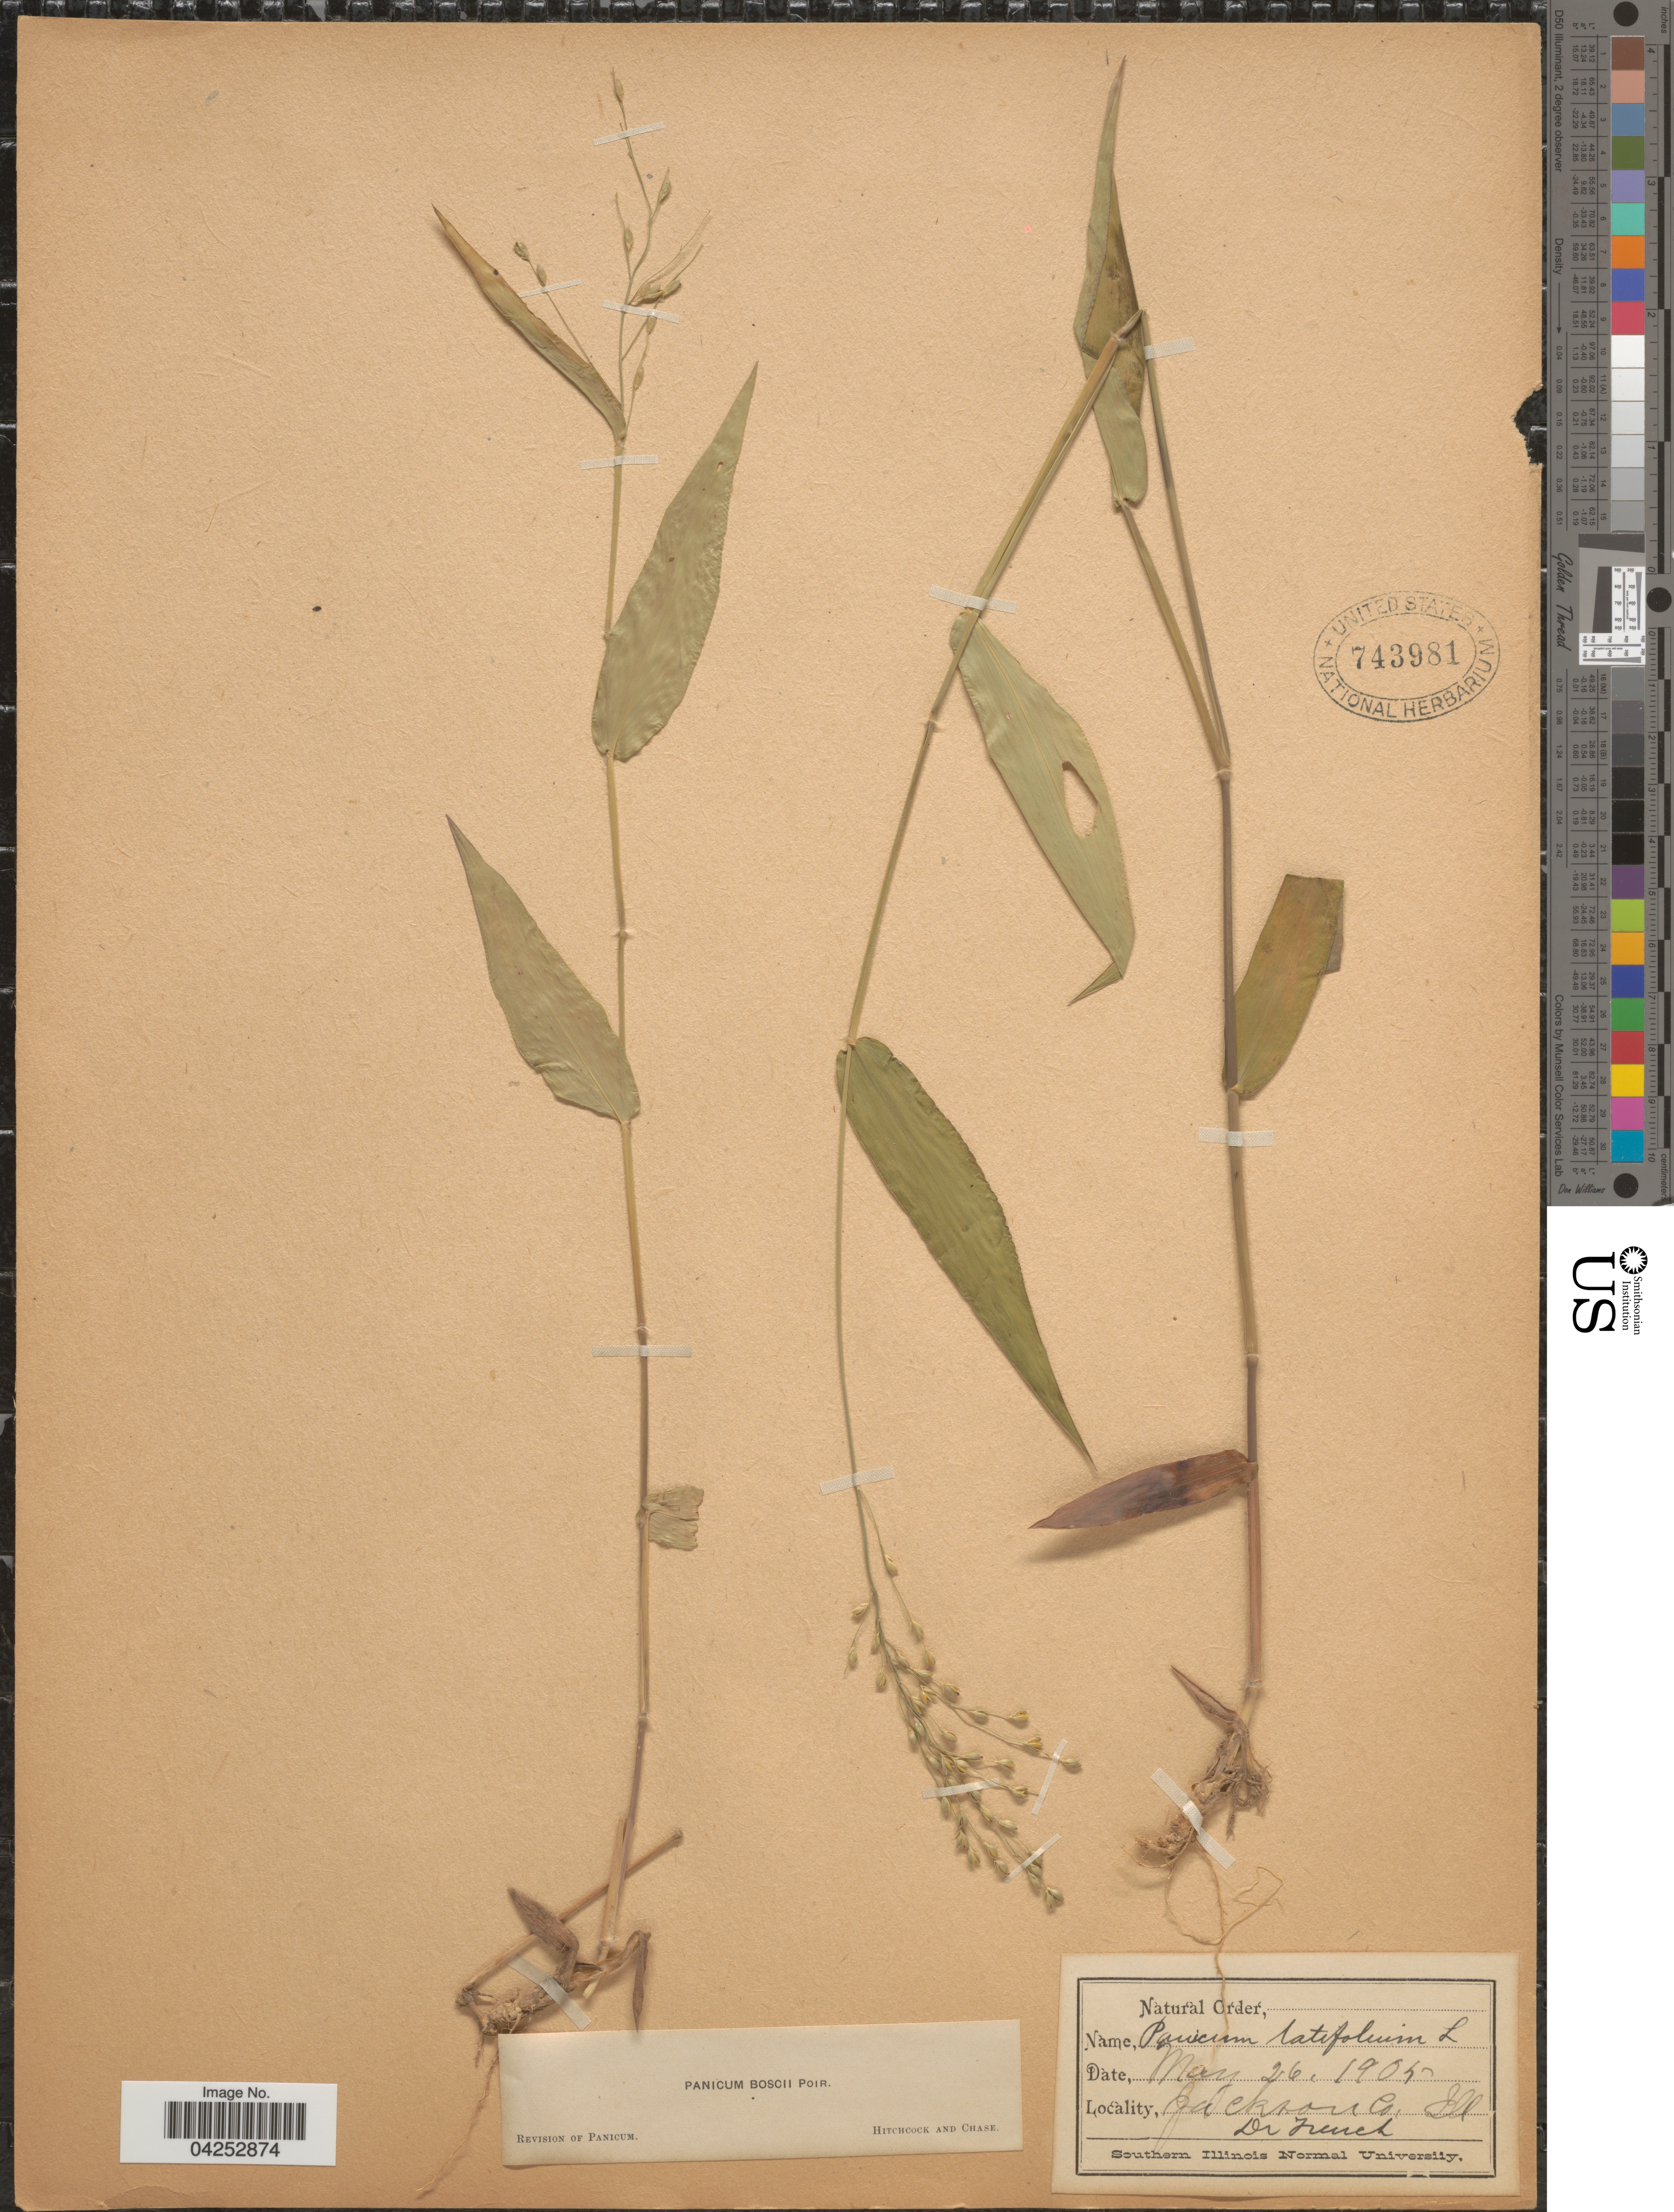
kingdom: Plantae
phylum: Tracheophyta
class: Liliopsida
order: Poales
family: Poaceae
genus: Dichanthelium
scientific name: Dichanthelium boscii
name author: (Poir.) Gould & C.A. Clark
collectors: French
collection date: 1905-05-26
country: United States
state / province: Illinois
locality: Jackson Co.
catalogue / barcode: US 743981